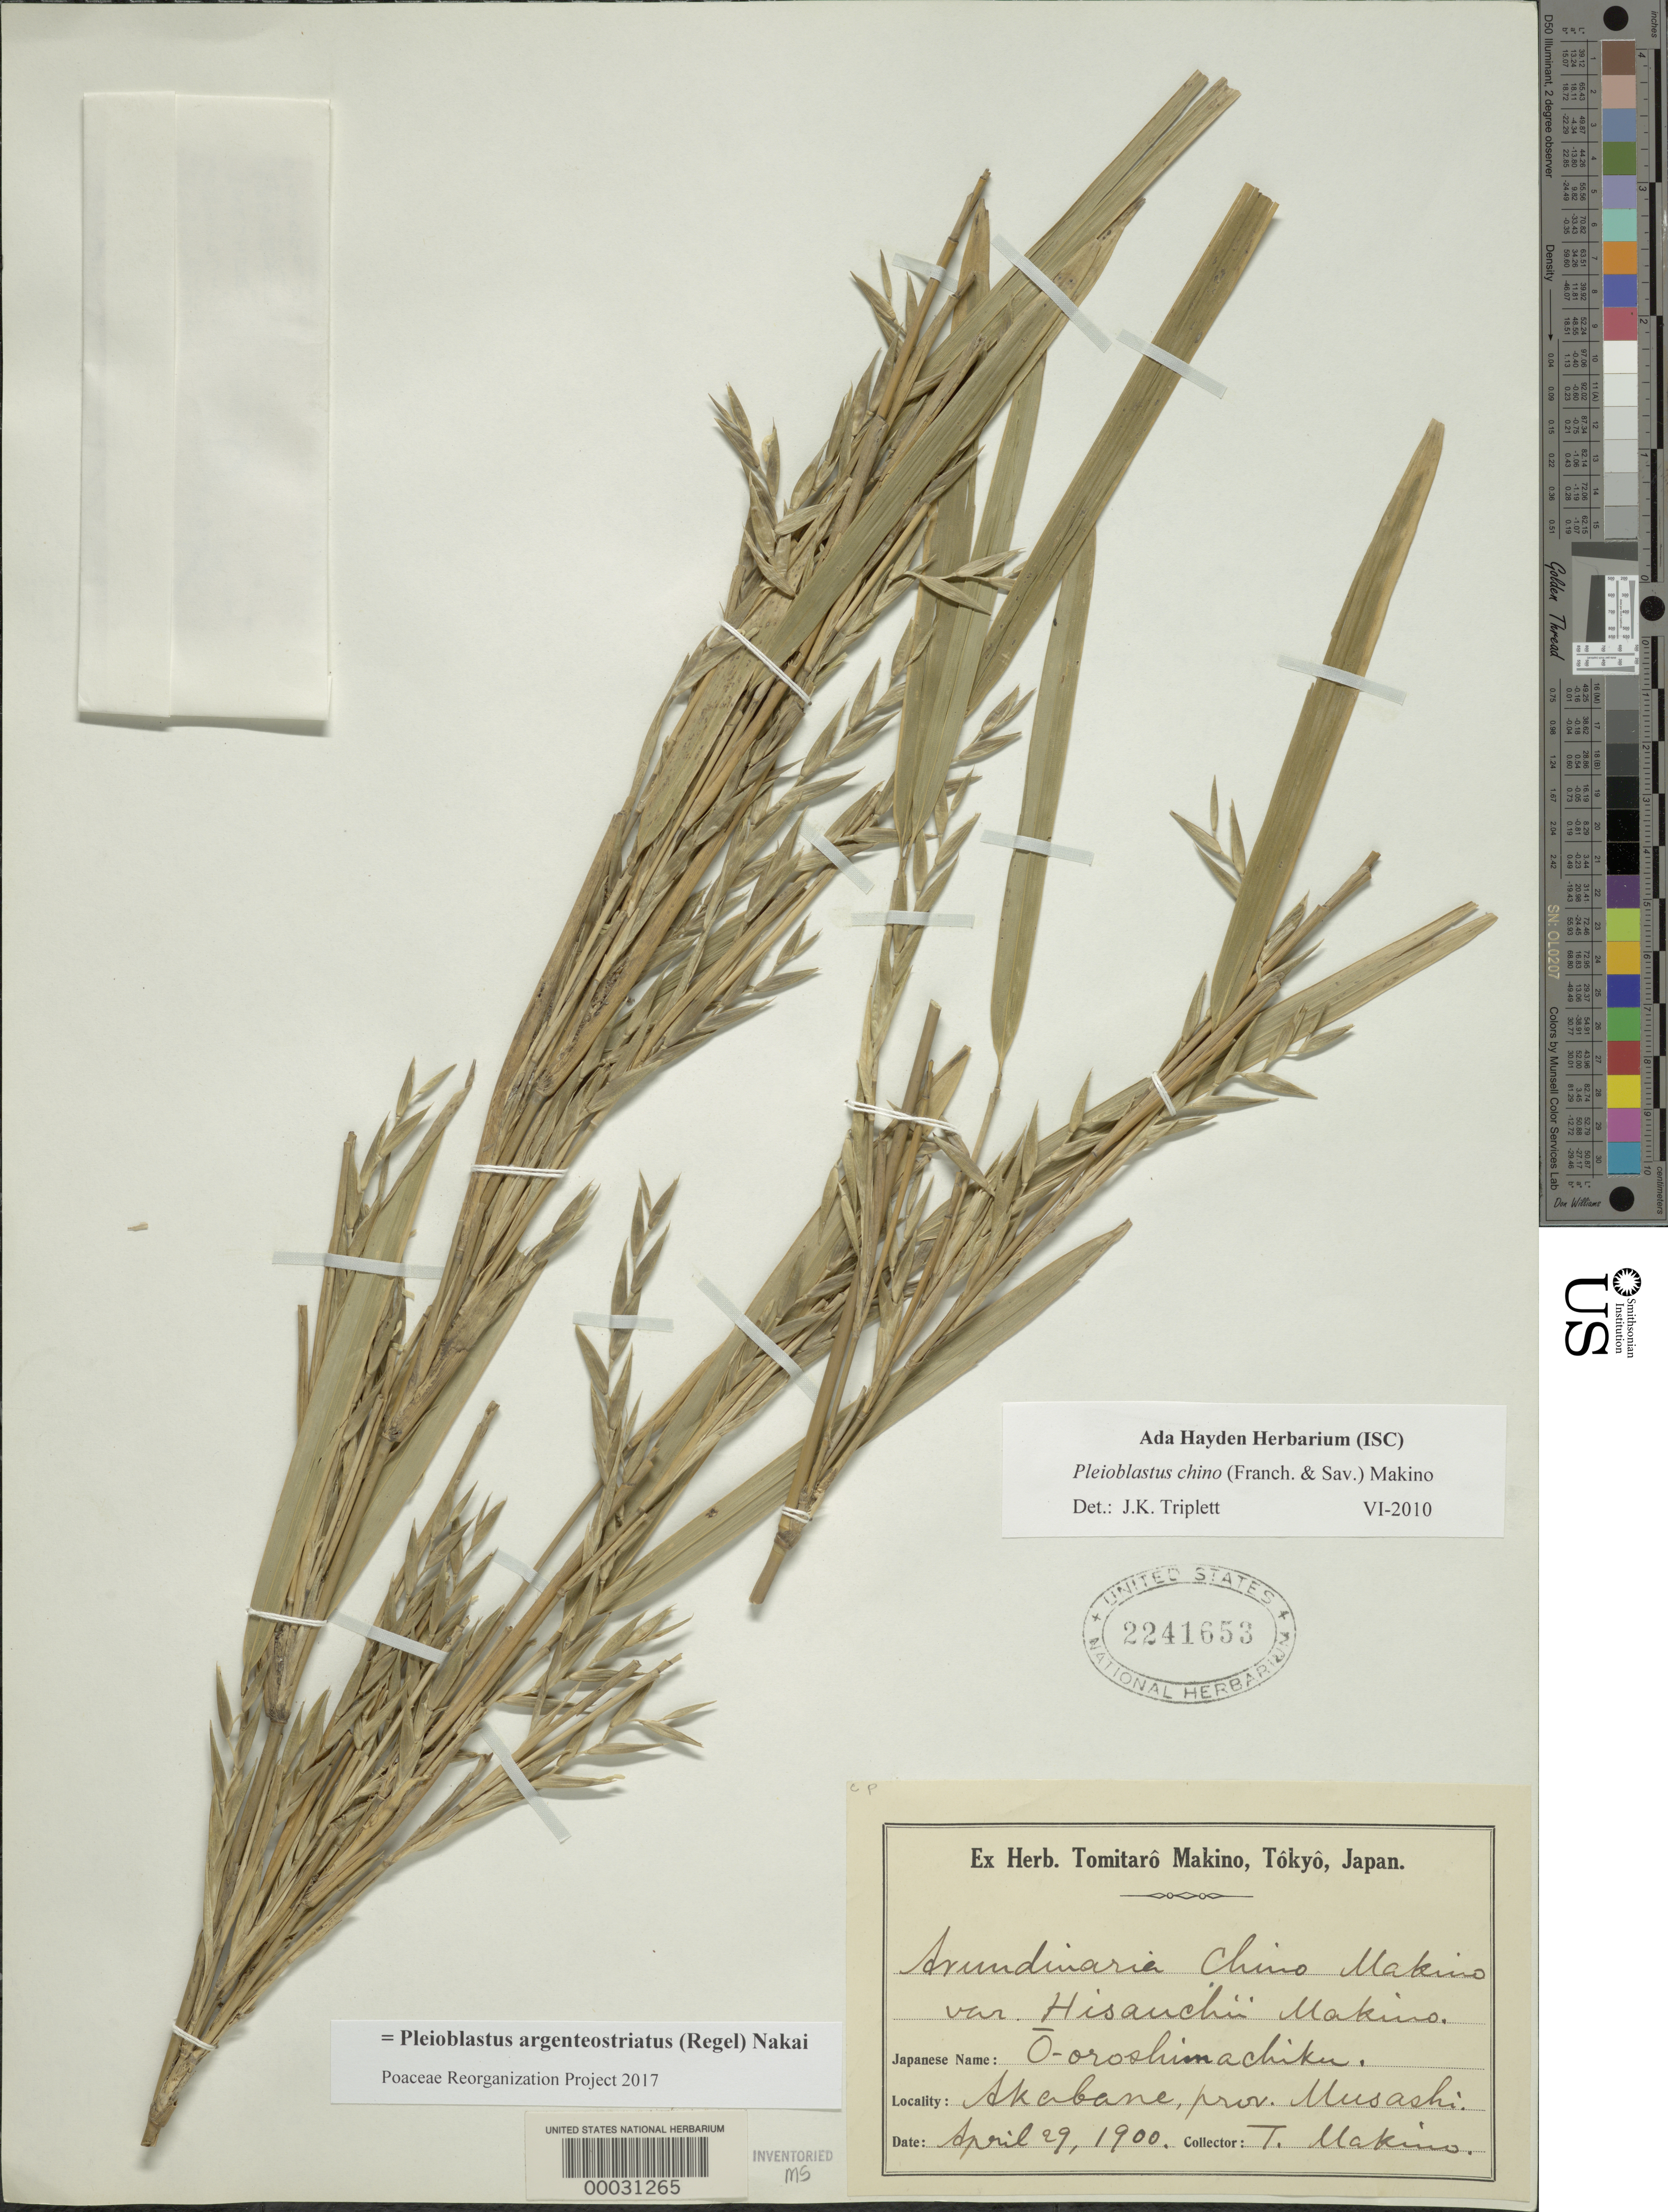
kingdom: Plantae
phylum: Tracheophyta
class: Liliopsida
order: Poales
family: Poaceae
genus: Pleioblastus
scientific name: Pleioblastus argenteostriatus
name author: (Regel) Nakai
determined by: Poaceae Reorganization Project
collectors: T. Makino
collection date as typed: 29 Apr 1900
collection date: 1900-04-29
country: Japan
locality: Musashi, akabane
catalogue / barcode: US 2241653